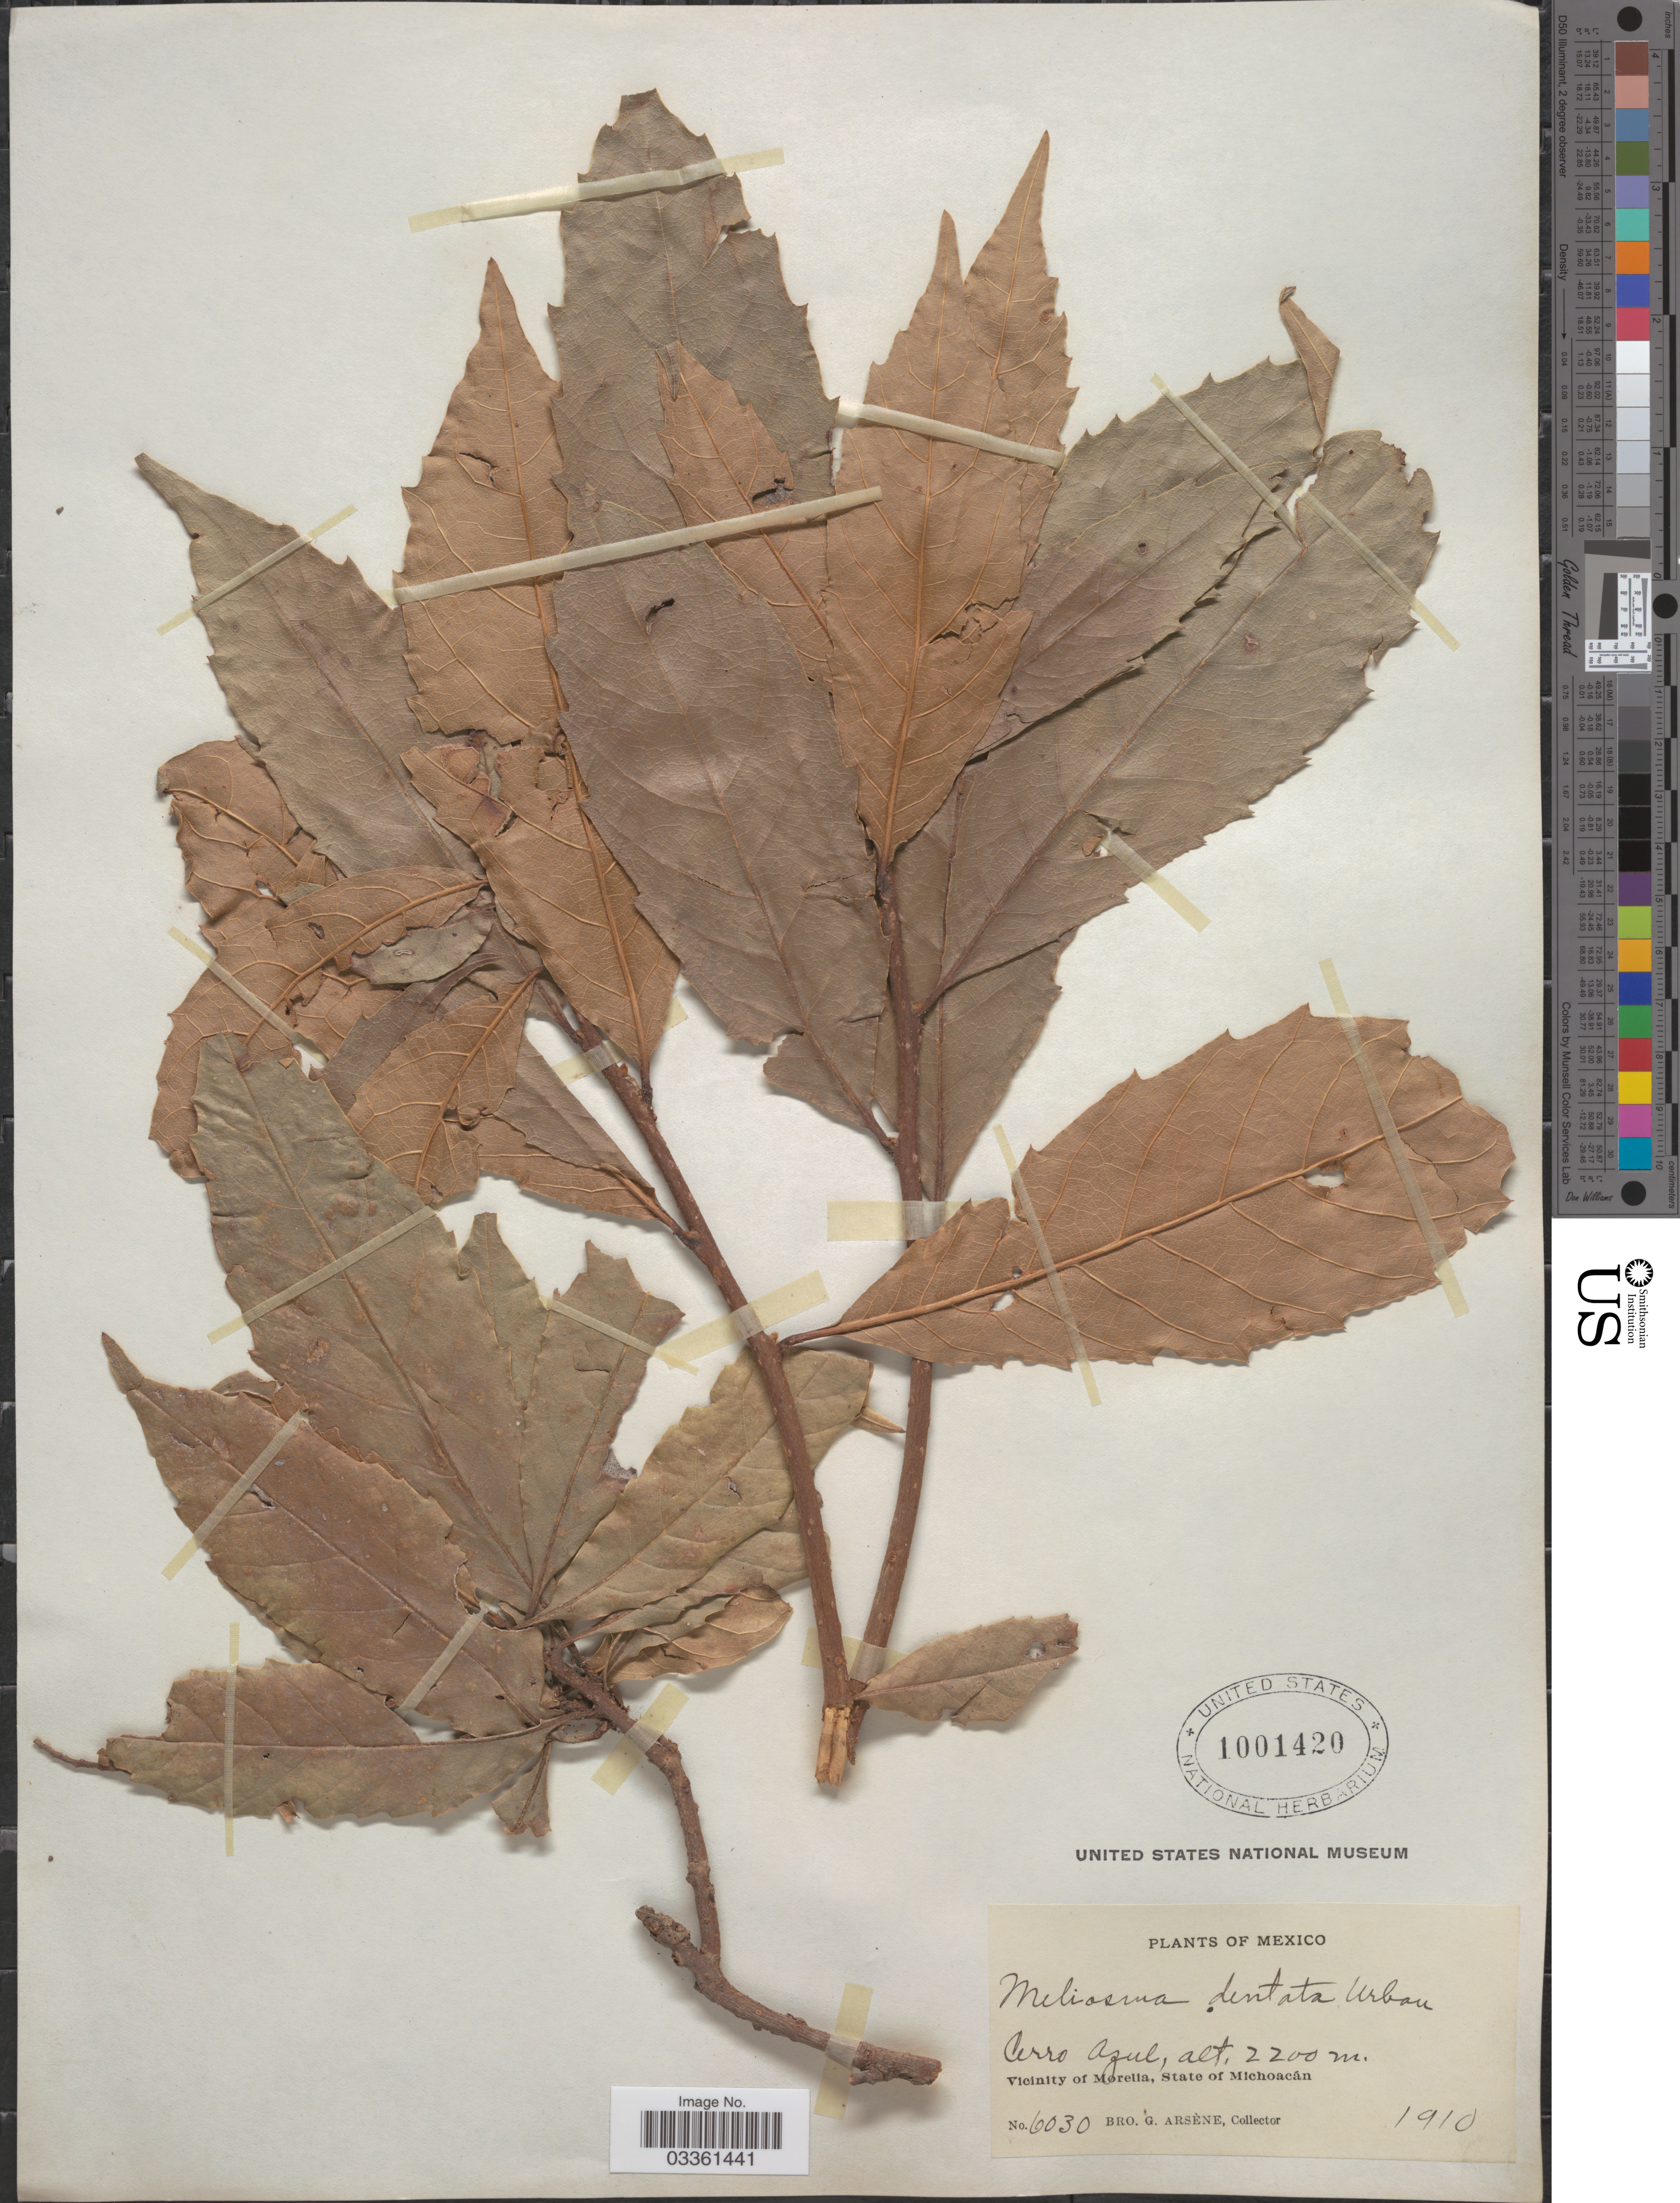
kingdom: Plantae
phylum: Tracheophyta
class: Magnoliopsida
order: Proteales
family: Sabiaceae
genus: Meliosma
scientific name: Meliosma dentata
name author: (Liebm.) Urb.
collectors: Bro. G. Arsène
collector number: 6030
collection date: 1910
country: Mexico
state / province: Michoacán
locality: Cerro Azul. Vicinity of Morelia.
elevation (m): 2200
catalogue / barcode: US 1001420